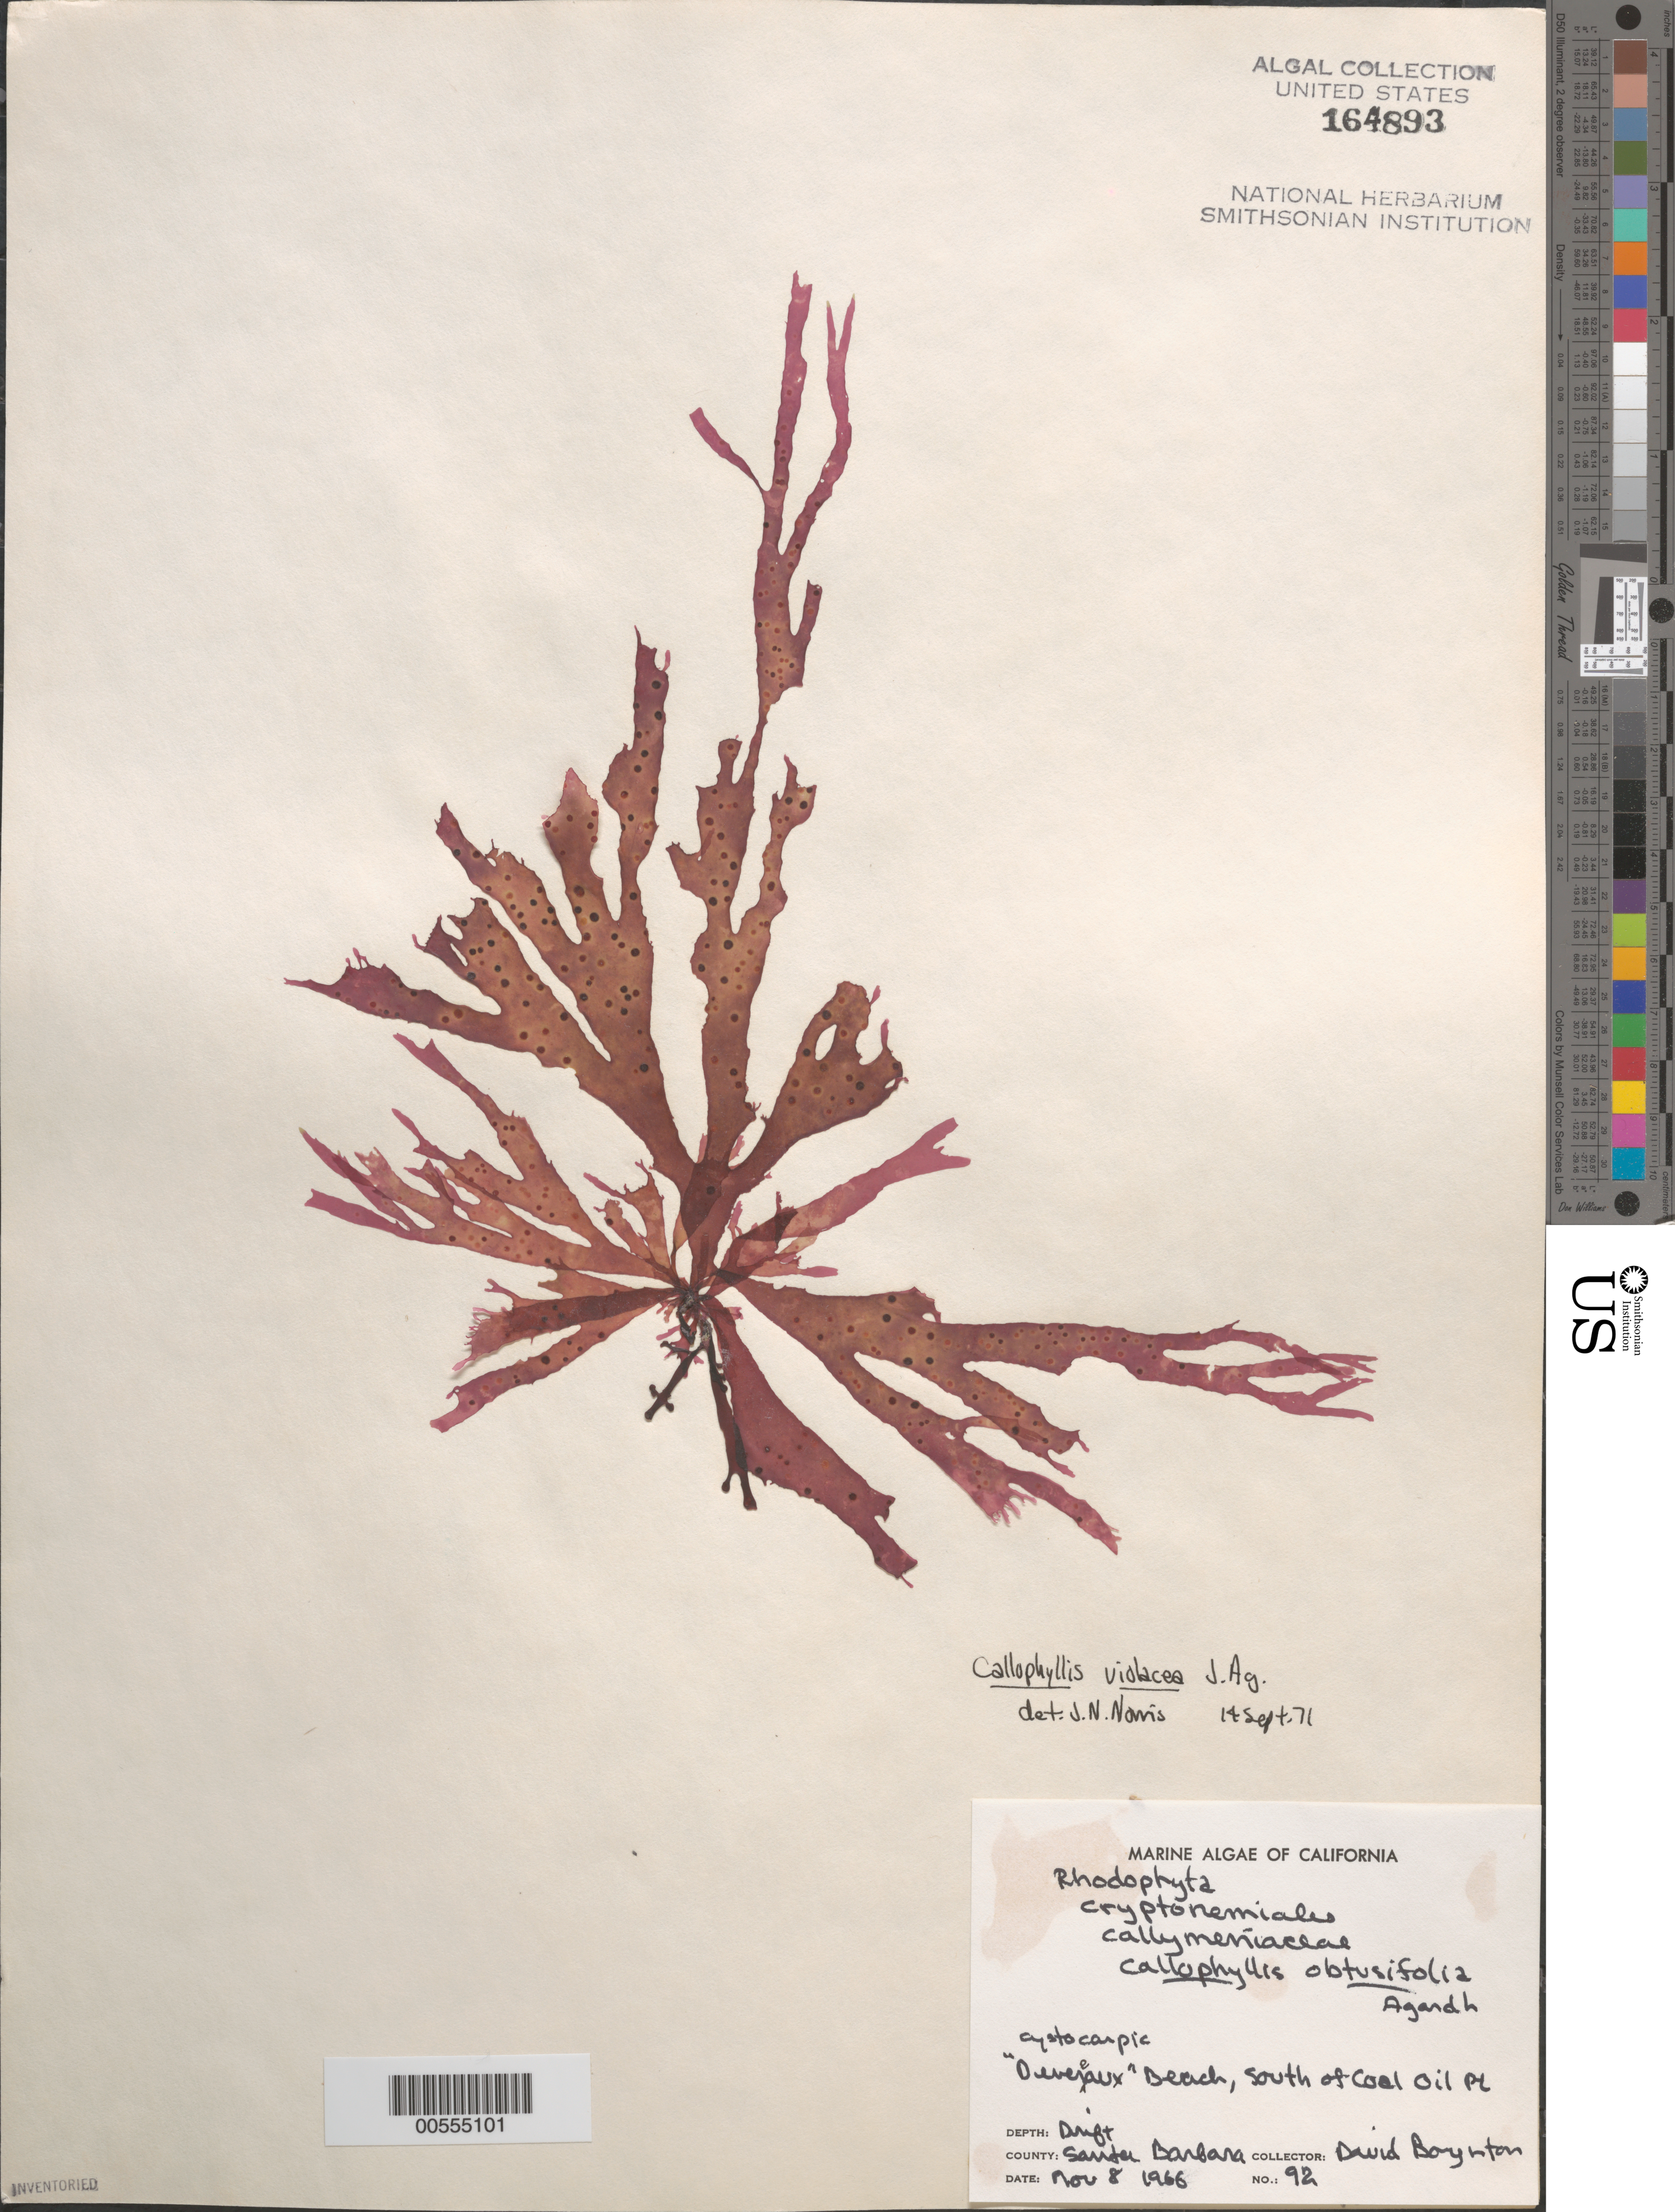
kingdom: Plantae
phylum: Rhodophyta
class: Florideophyceae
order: Gigartinales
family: Kallymeniaceae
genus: Callophyllis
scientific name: Callophyllis violacea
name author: J. Agardh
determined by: Norris, James N.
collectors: D. Boynton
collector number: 92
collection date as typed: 08 Nov 1966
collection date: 1966-11-08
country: United States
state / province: California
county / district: Santa Barbara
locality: Devereaux Beach, south of Coal Oil Point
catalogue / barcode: US 164893